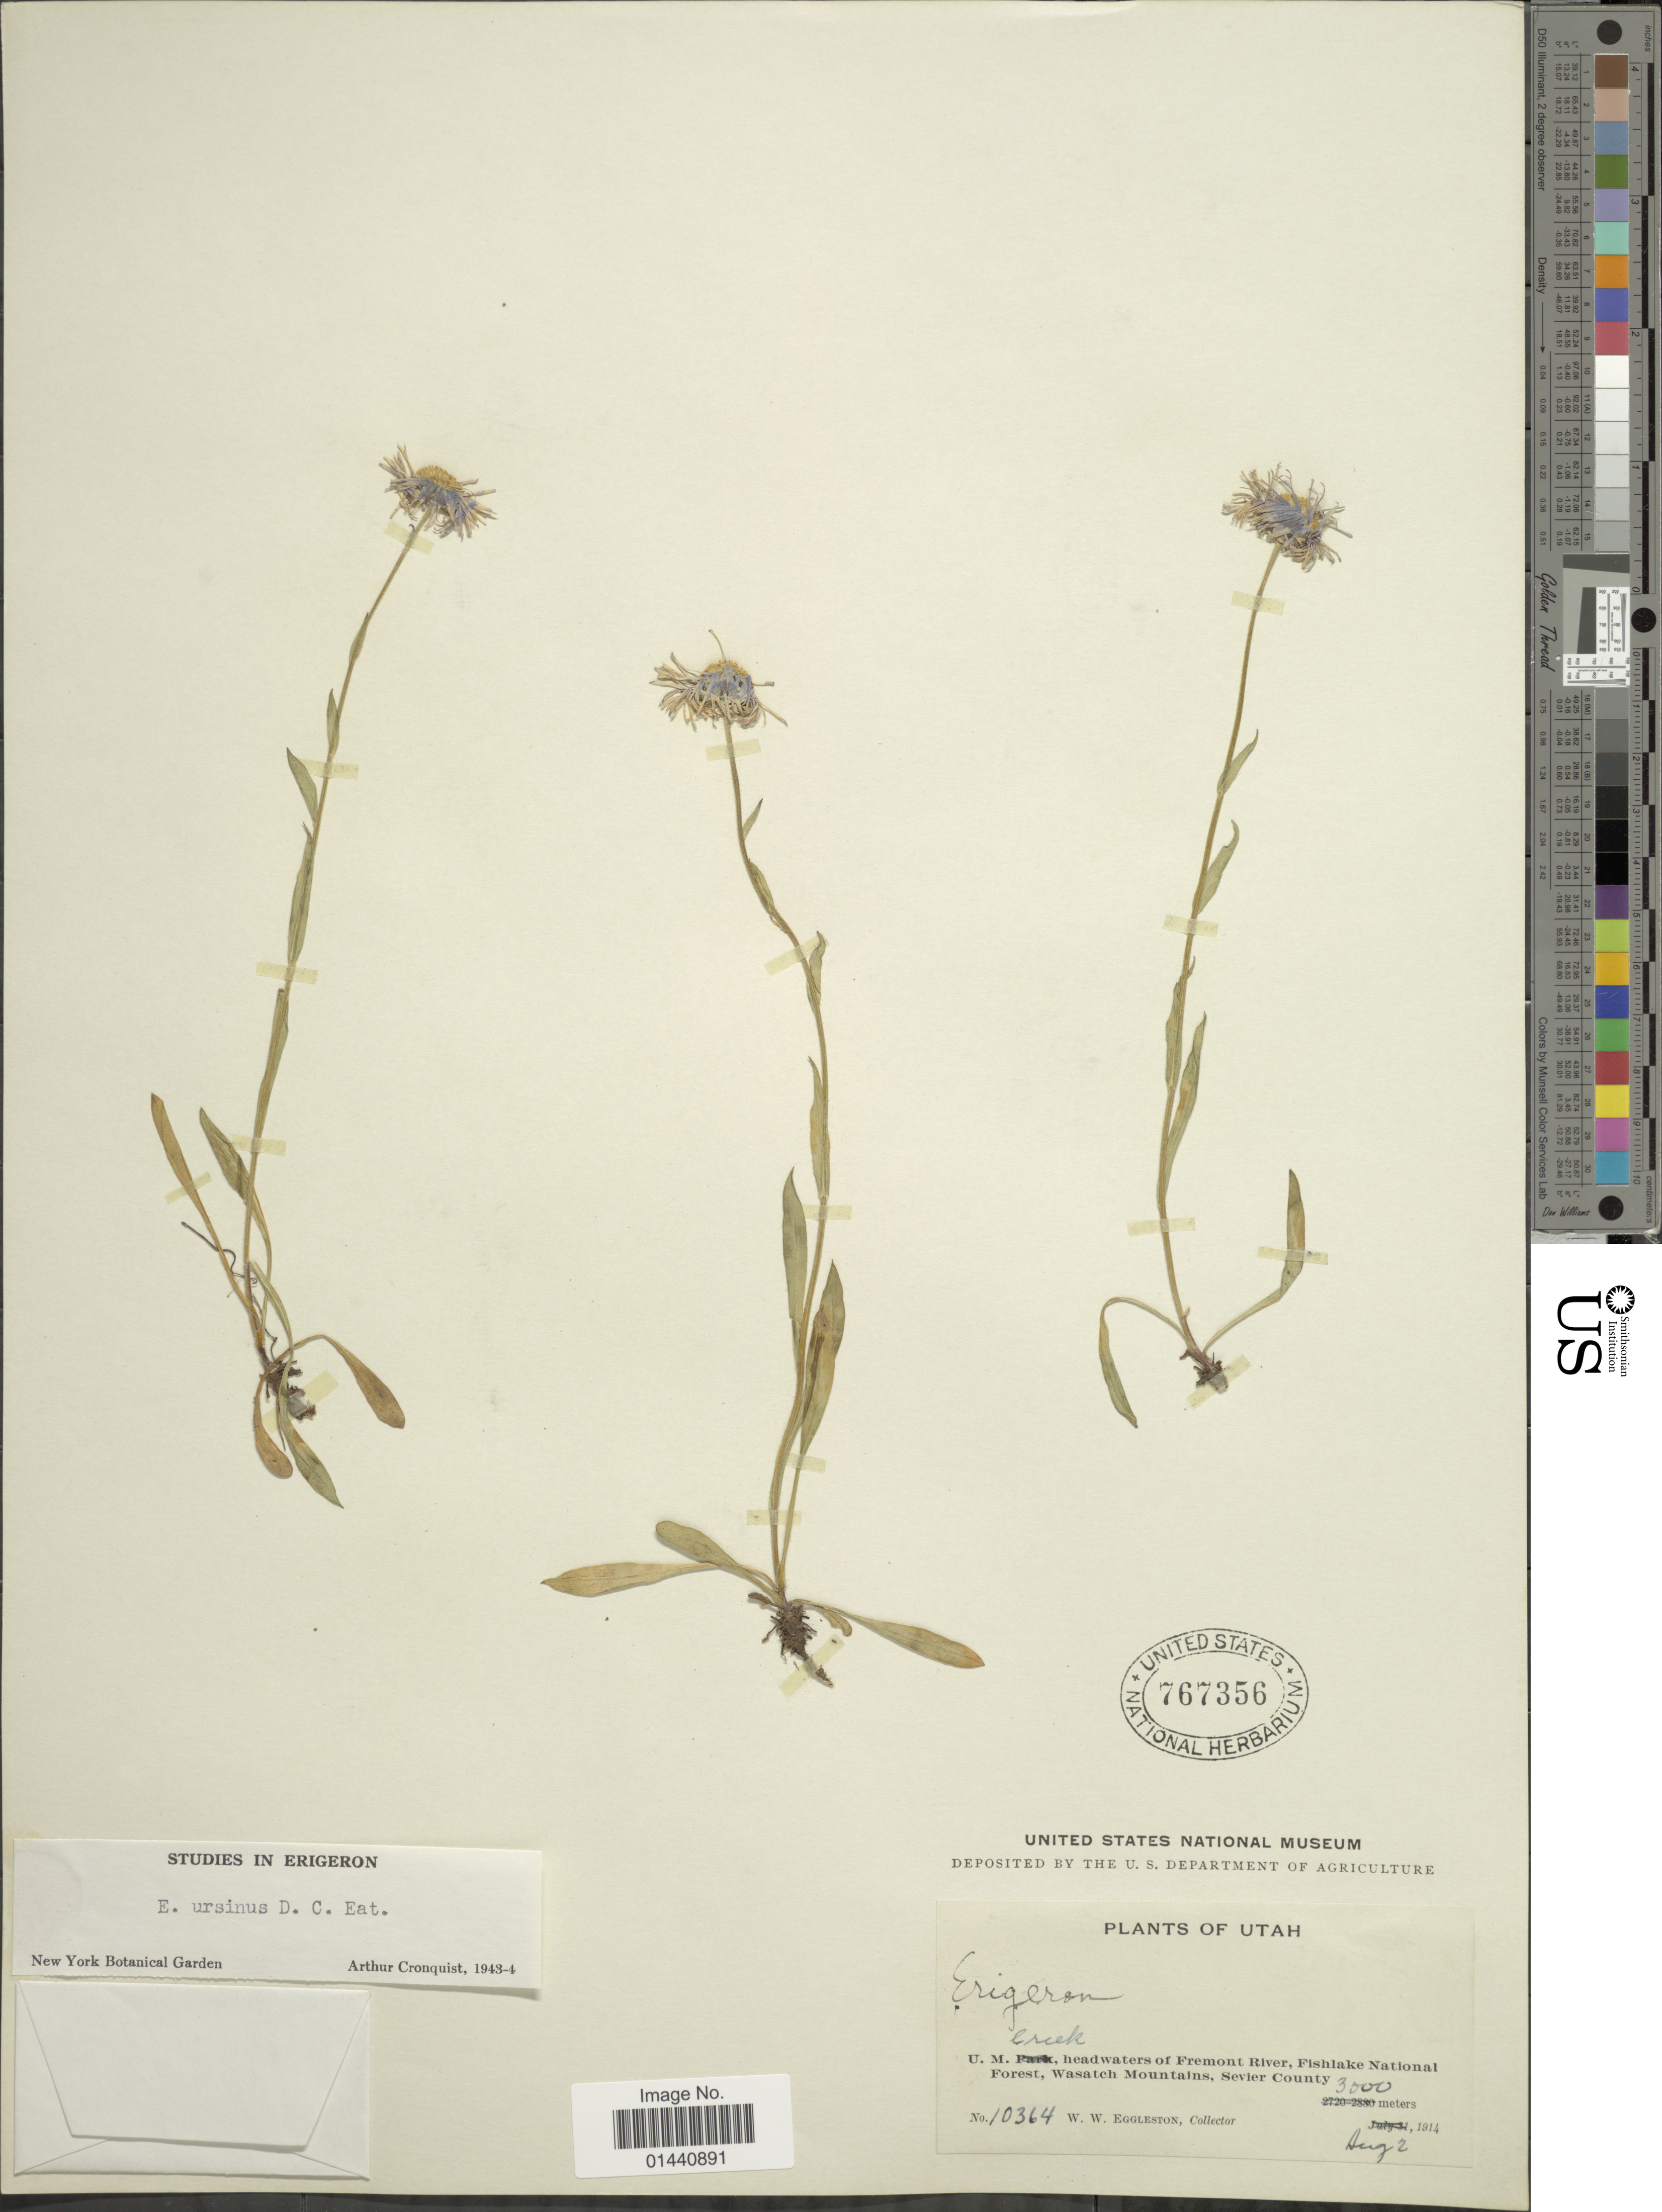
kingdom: Plantae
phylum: Tracheophyta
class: Magnoliopsida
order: Asterales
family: Asteraceae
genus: Erigeron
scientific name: Erigeron ursinus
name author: D.C. Eaton in C. King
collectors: W. W. Eggleston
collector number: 10364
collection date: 1914-08-02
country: United States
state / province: Utah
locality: U. M. Creek, headwaters of Fremont River, Fishlake National Forest, Wasatch Mountains, Sevier County.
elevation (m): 3000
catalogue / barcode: US 767356